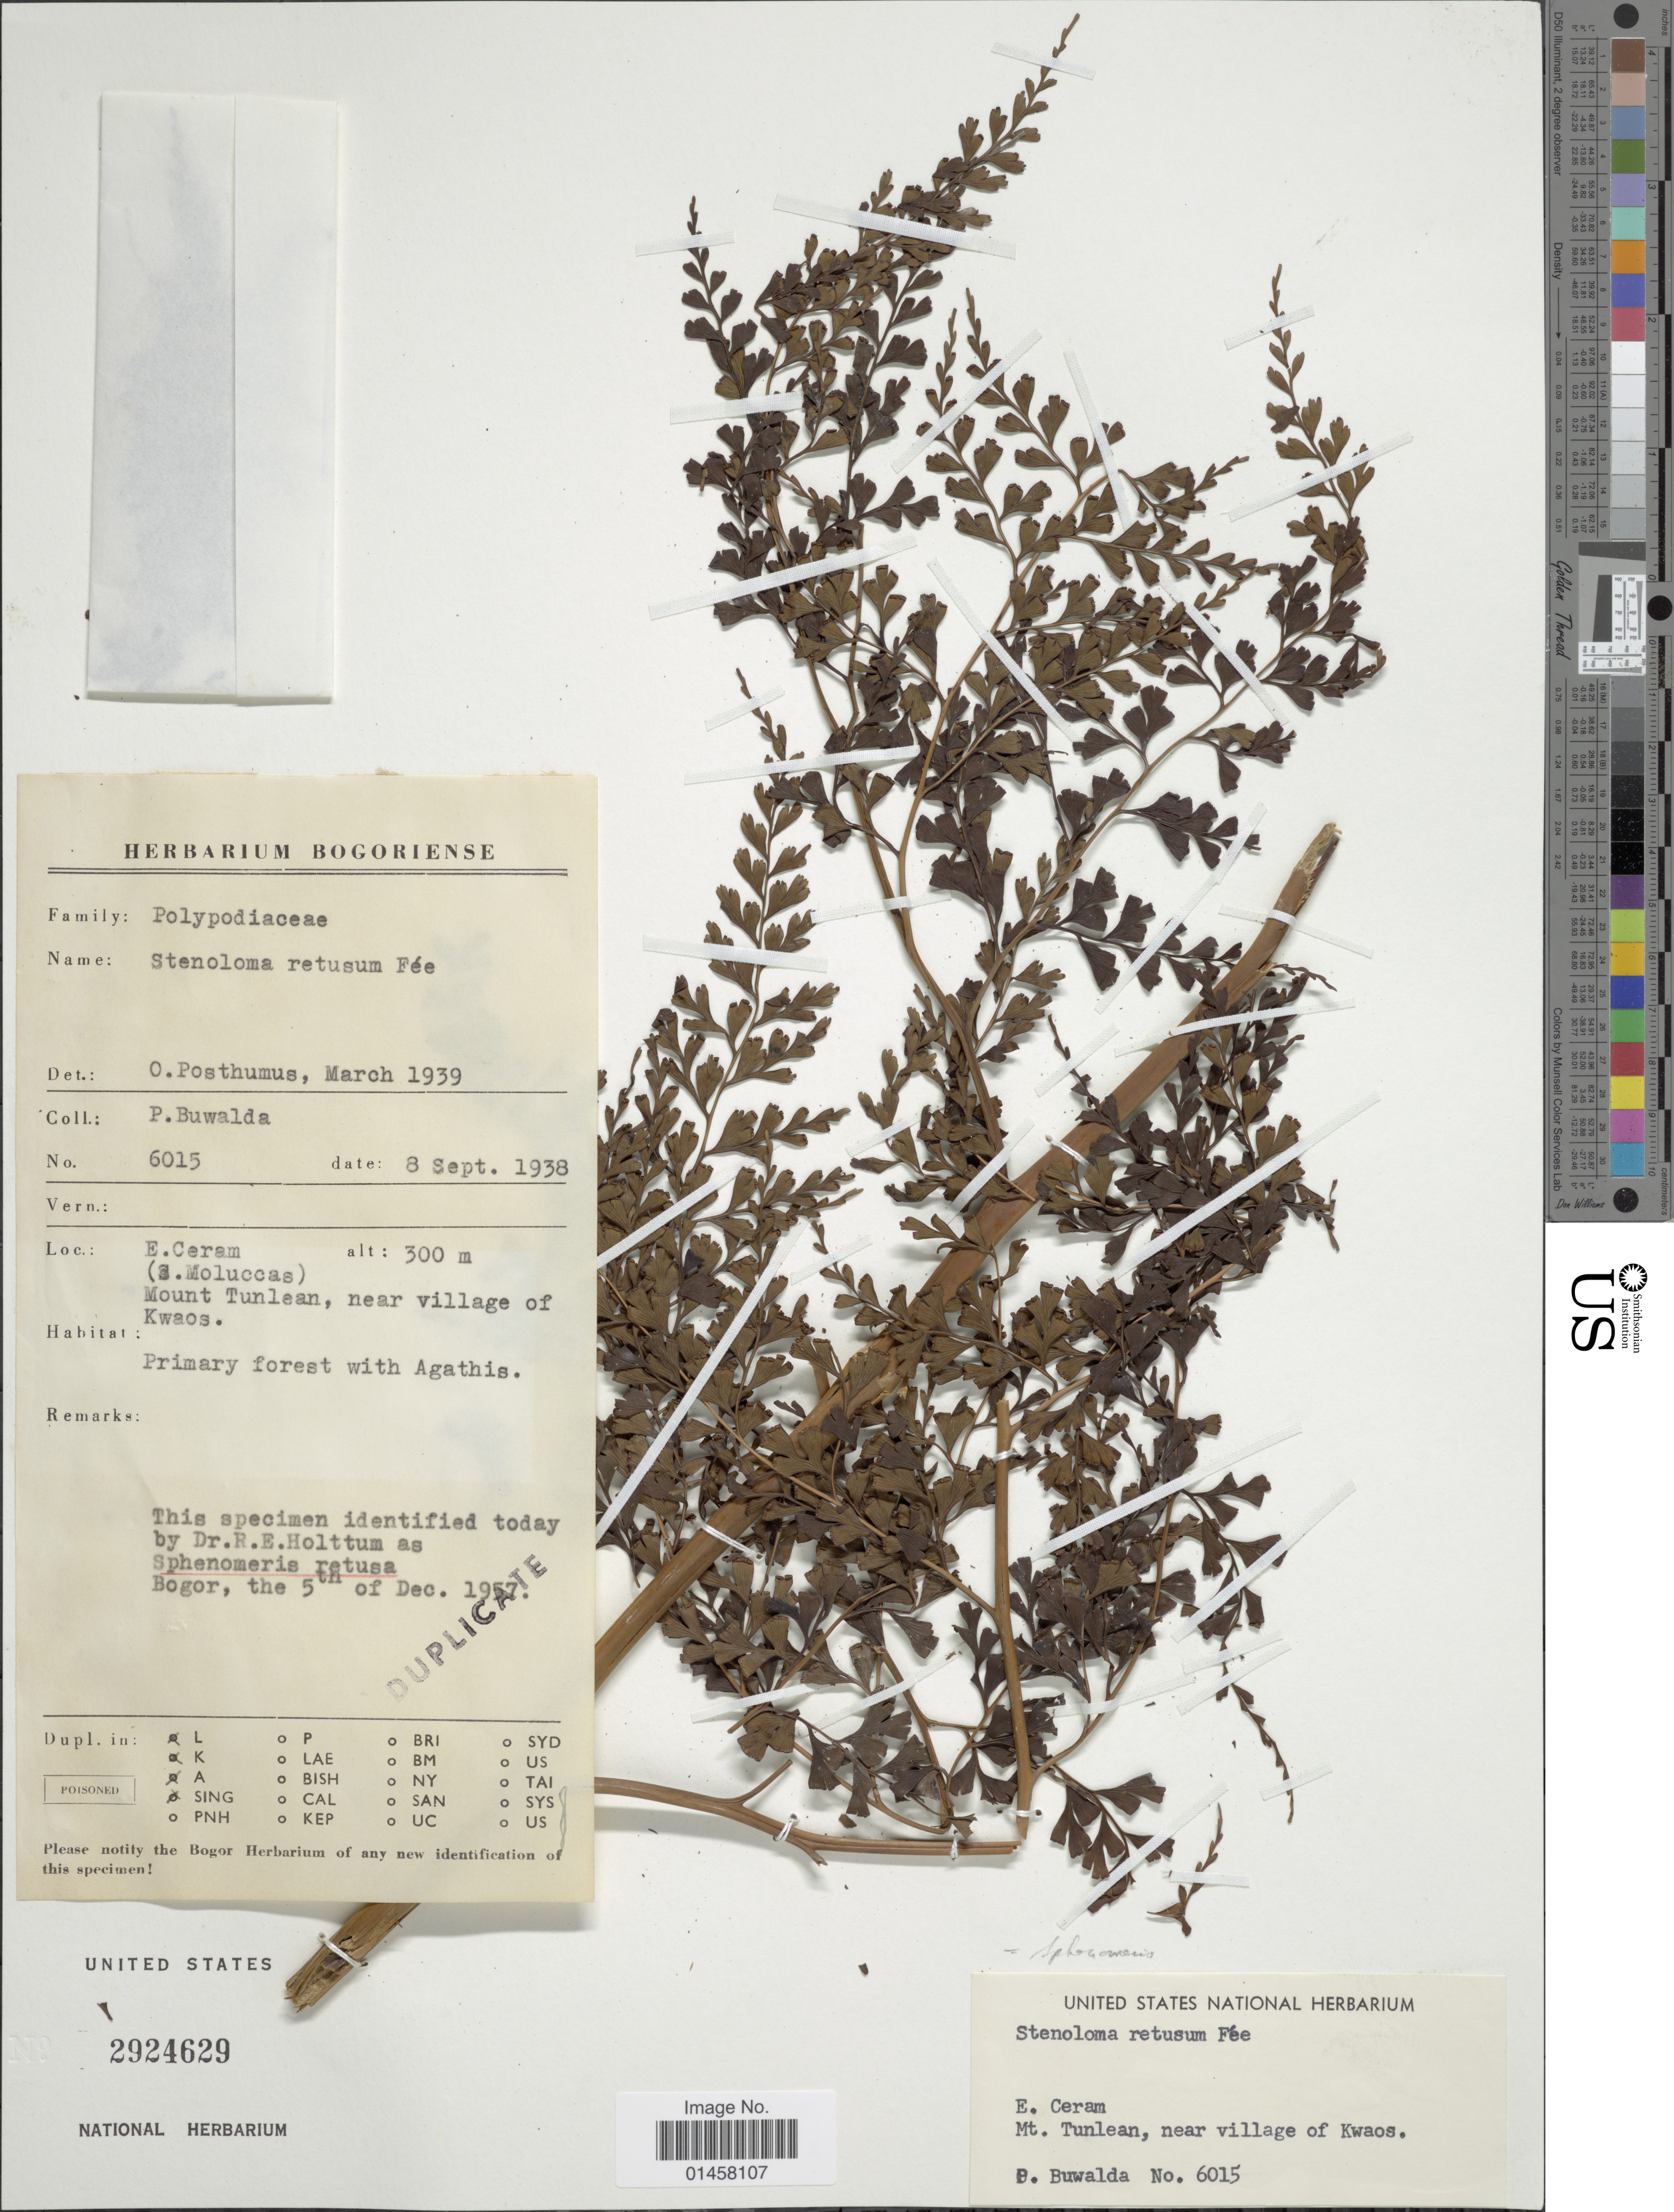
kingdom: Plantae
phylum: Tracheophyta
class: Polypodiopsida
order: Polypodiales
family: Lindsaeaceae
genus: Sphenomeris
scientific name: Sphenomeris retusa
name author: (Cav.) Maxim.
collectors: P. Buwalda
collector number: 6015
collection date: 1938-09-08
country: Indonesia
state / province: Maluku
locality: E. Ceram, (S. Moluccas), mount Tunlean, near village of Kwaos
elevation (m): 300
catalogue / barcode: US 2924629